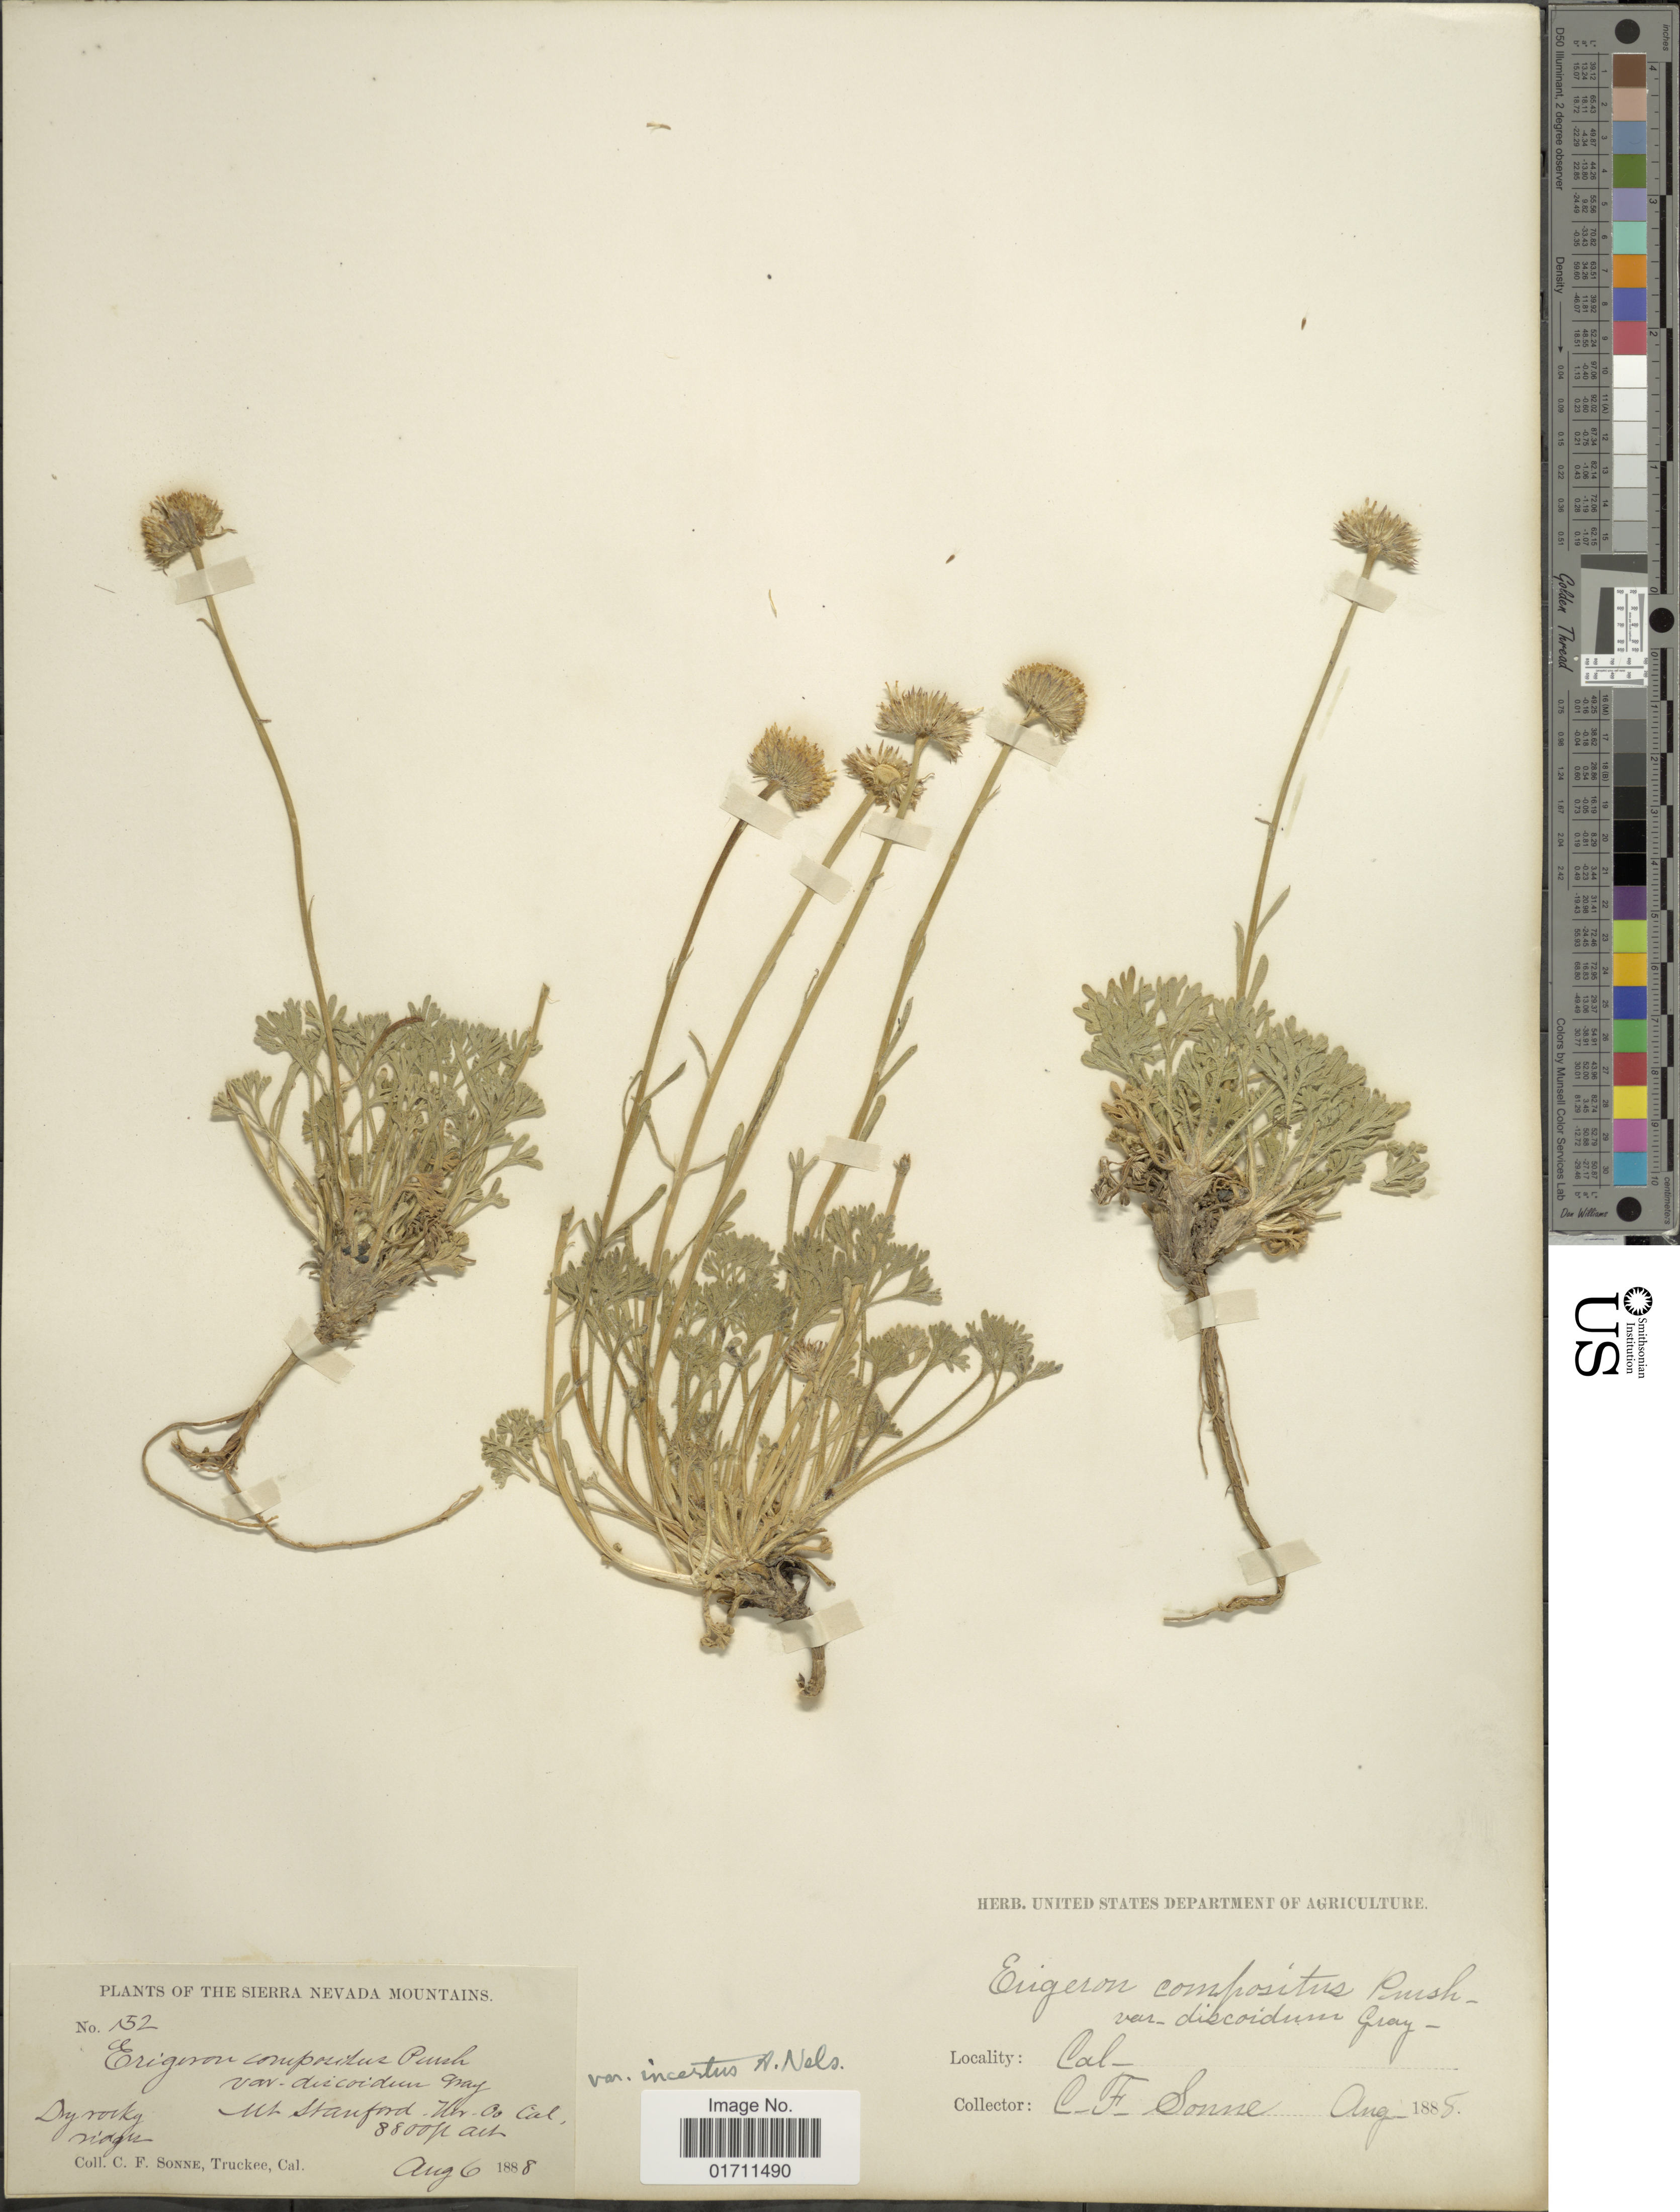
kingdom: Plantae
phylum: Tracheophyta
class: Magnoliopsida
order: Asterales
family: Asteraceae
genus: Erigeron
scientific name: Erigeron compositus var. incertus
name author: A. Nelson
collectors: C. Sonne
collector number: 52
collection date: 1888-08-06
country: United States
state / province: California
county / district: Santa Clara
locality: The Sierra Nevada Mountains, Dry rocky ridge, Mt Stanford Nev Co.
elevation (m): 2682